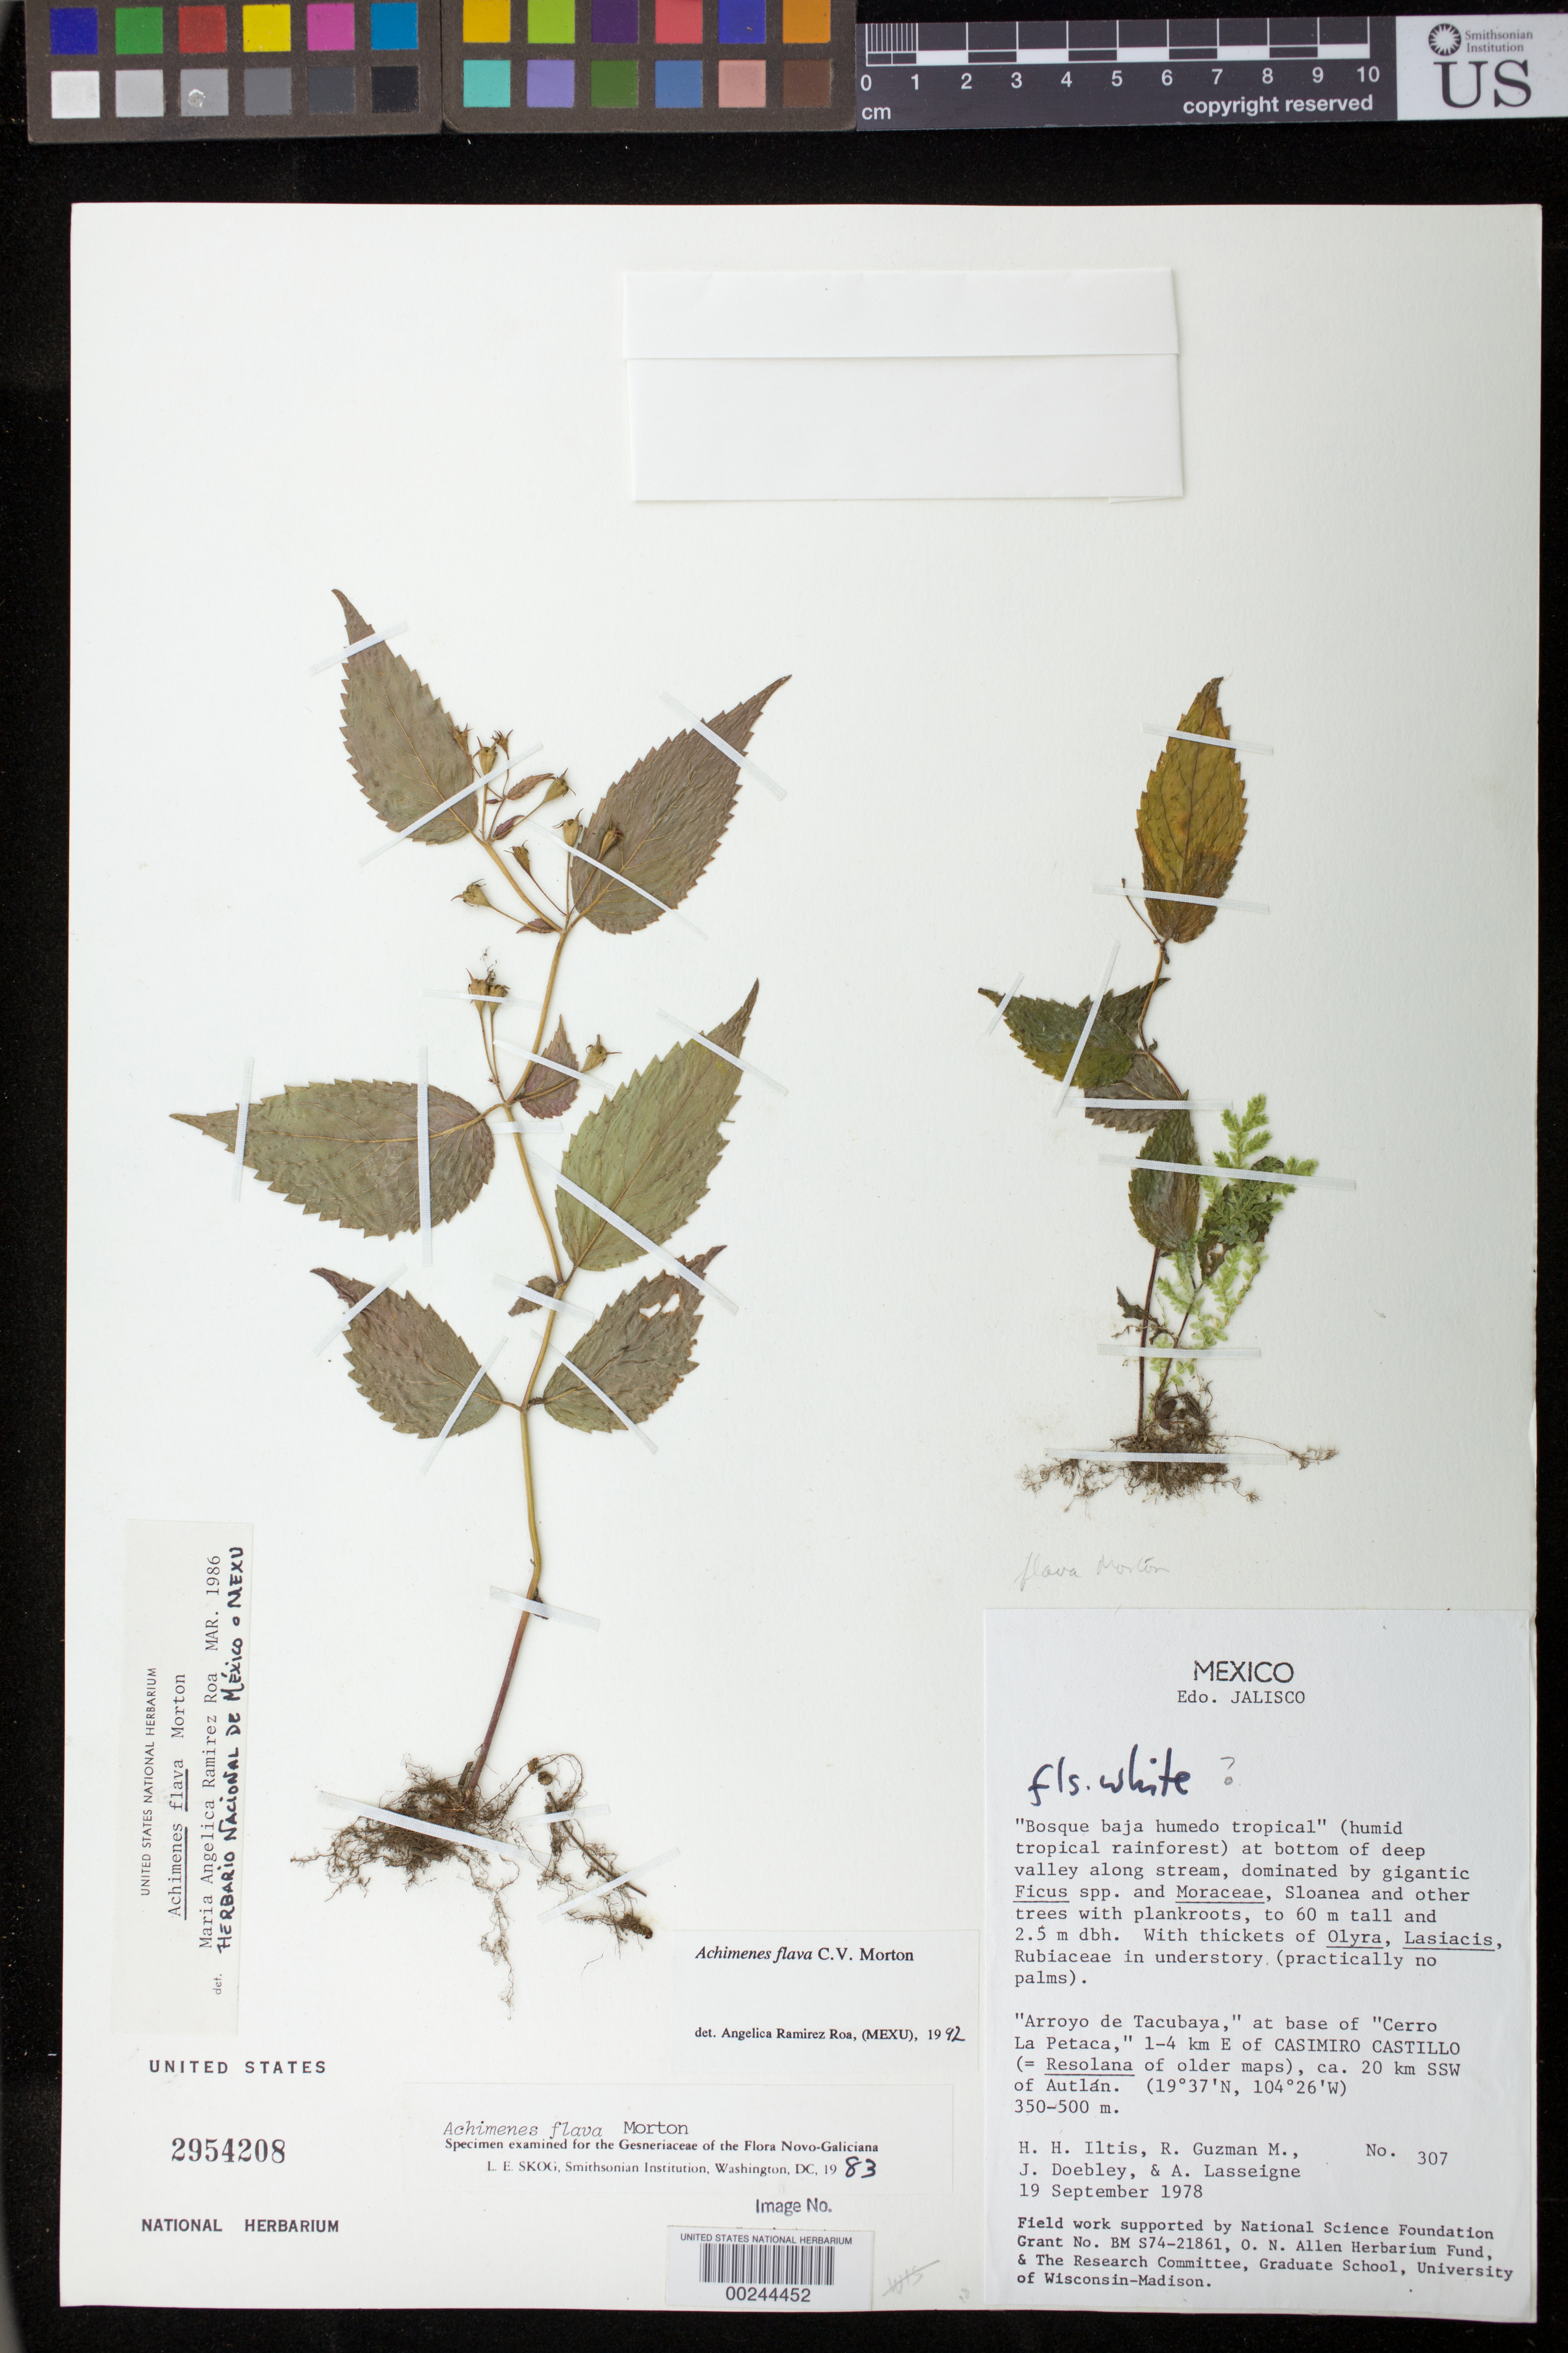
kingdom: Plantae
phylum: Tracheophyta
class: Magnoliopsida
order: Lamiales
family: Gesneriaceae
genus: Achimenes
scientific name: Achimenes flava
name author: C.V. Morton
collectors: H. H. Iltis, R. Guzman-M., J. Doebley & A. Lasseigne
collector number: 307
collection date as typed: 19 Sep 1978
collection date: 1978-09-19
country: Mexico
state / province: Jalisco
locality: Arroyo de Tacubaya,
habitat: Humid tropical rainforest at bottom of deep valley along stream dominated by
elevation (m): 350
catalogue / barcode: US 2954208